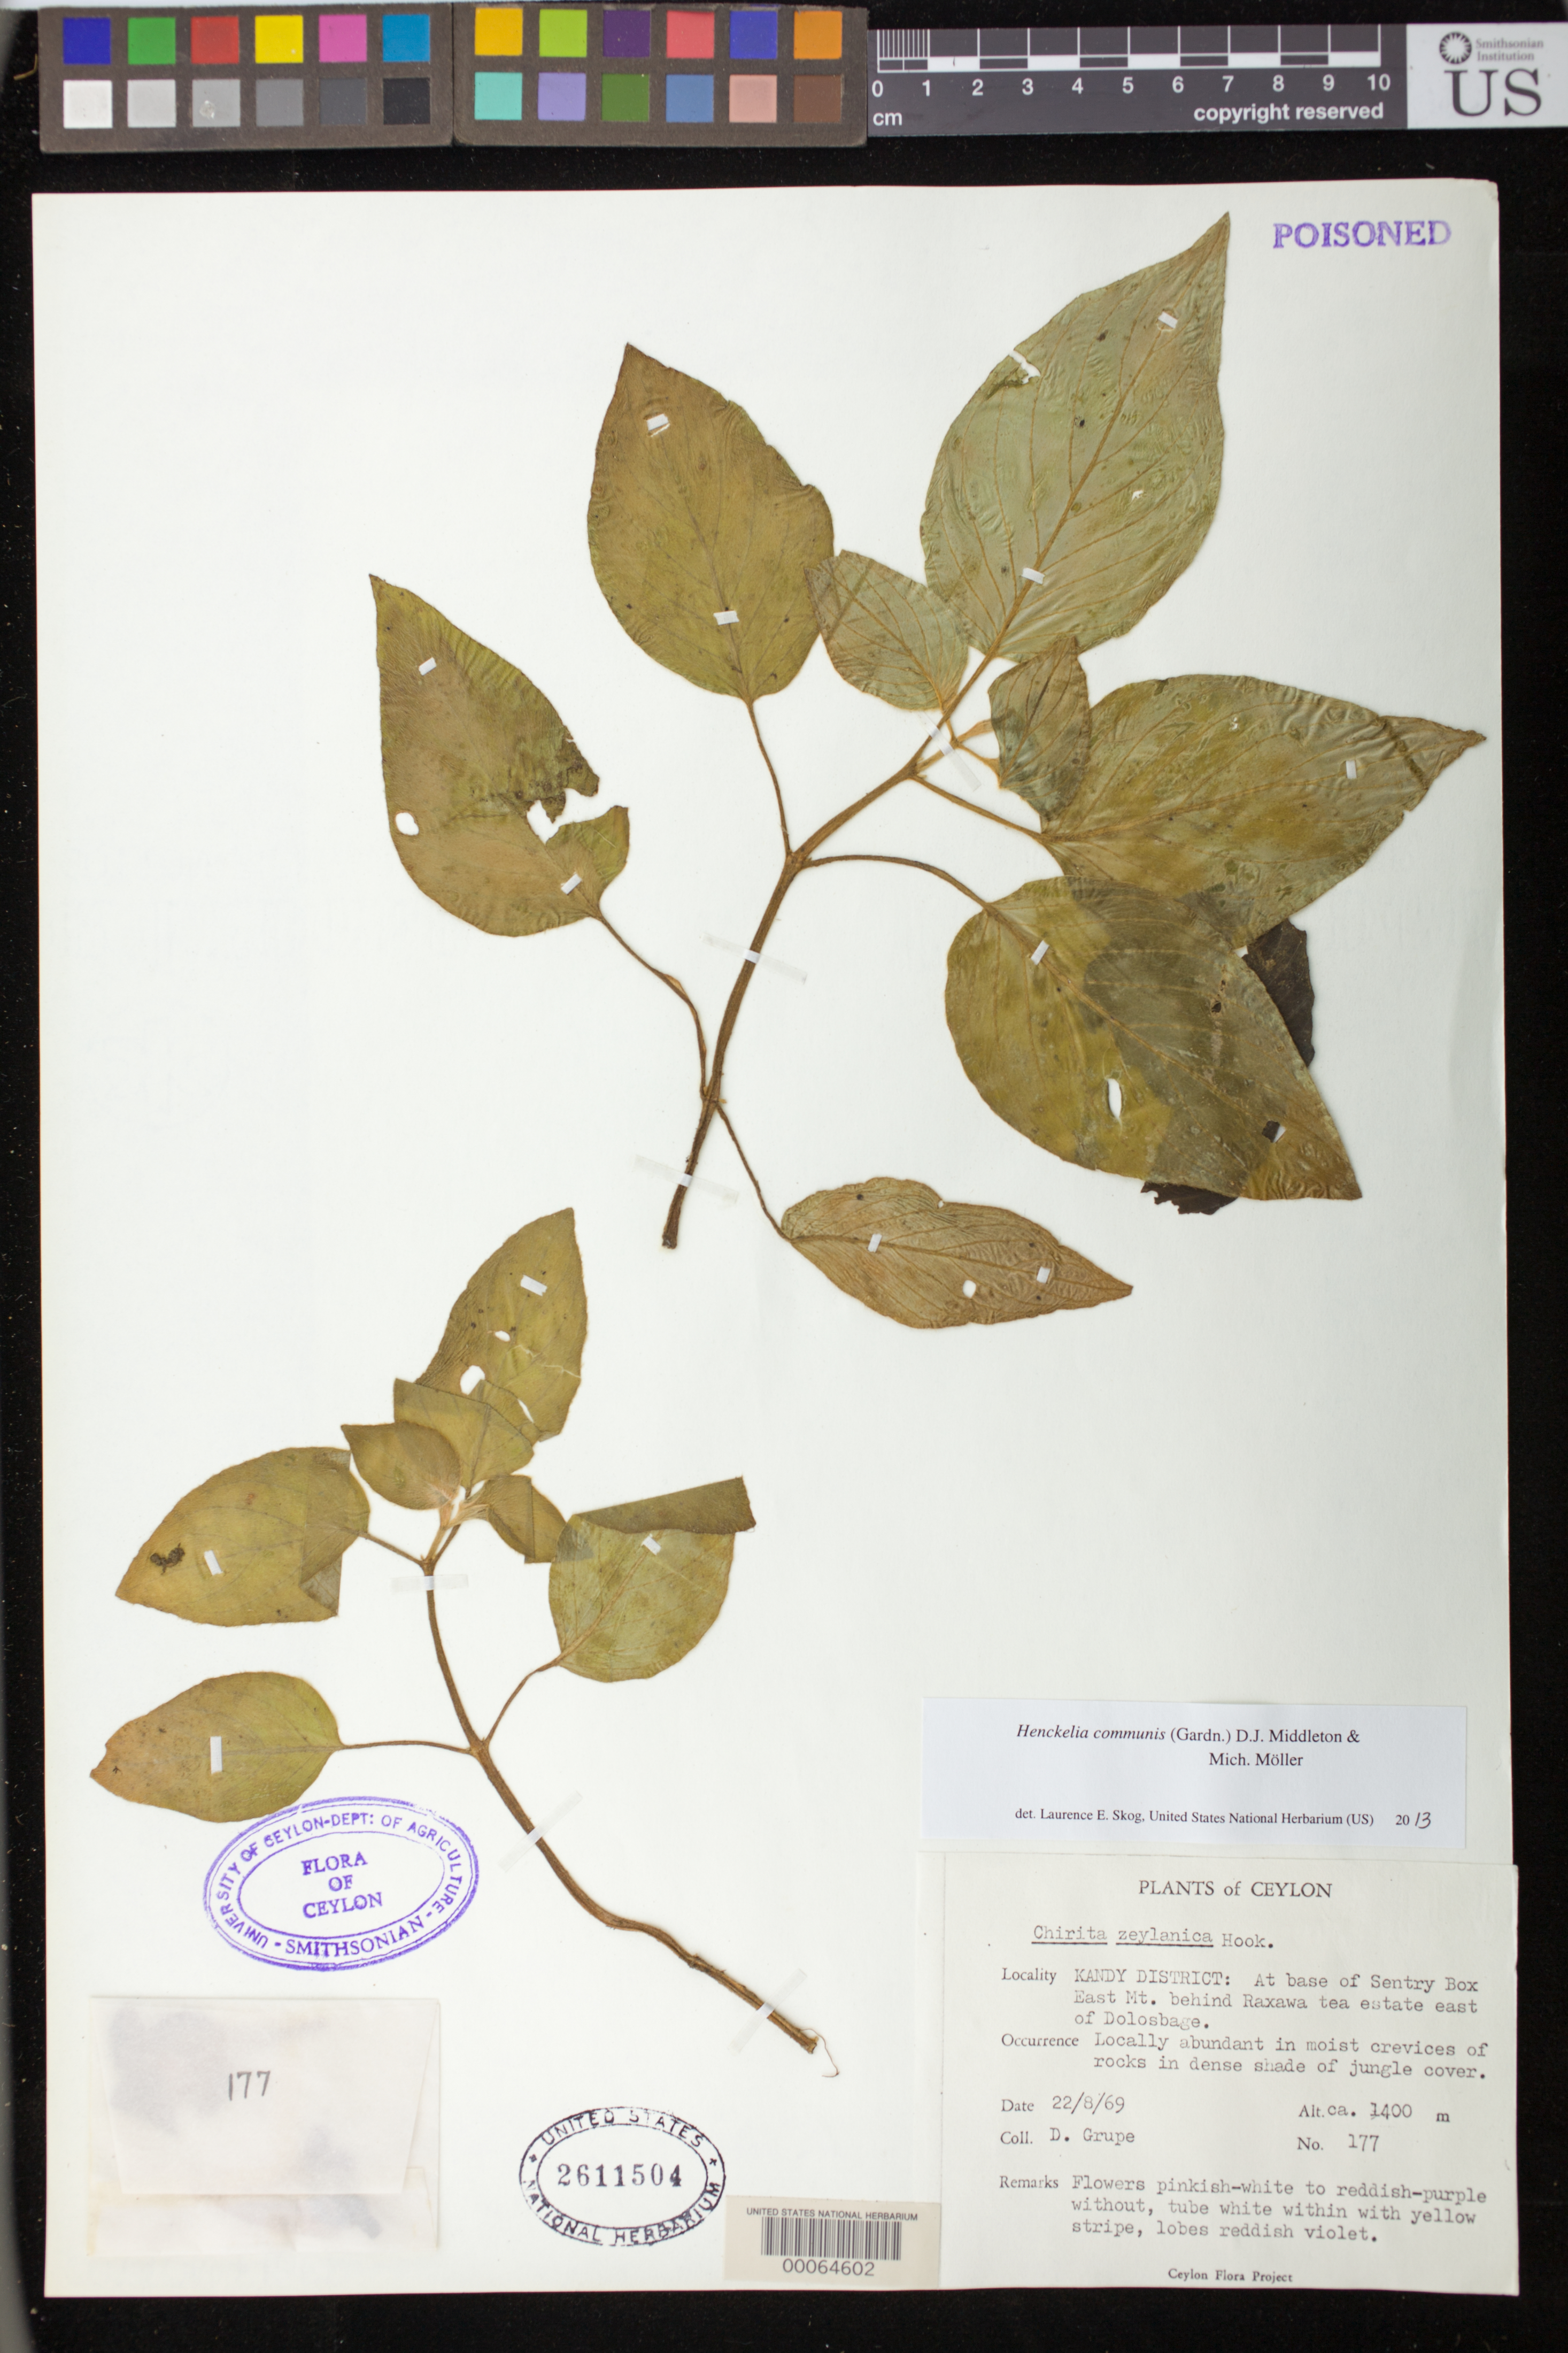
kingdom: Plantae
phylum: Tracheophyta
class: Magnoliopsida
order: Lamiales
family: Gesneriaceae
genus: Henckelia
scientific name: Henckelia communis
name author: (Gardner) D.J. Middleton & Mich. Möller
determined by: Skog, Laurence E.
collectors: D. Grupe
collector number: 177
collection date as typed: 22 Aug 1969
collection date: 1969-08-22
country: Sri Lanka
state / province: Central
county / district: Kandy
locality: At base of sentry box east mt. behind raxawa tea estate e of dolosbage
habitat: In moist crevices of rocks in dense shade of jungle cover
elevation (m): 1400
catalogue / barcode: US 2611504